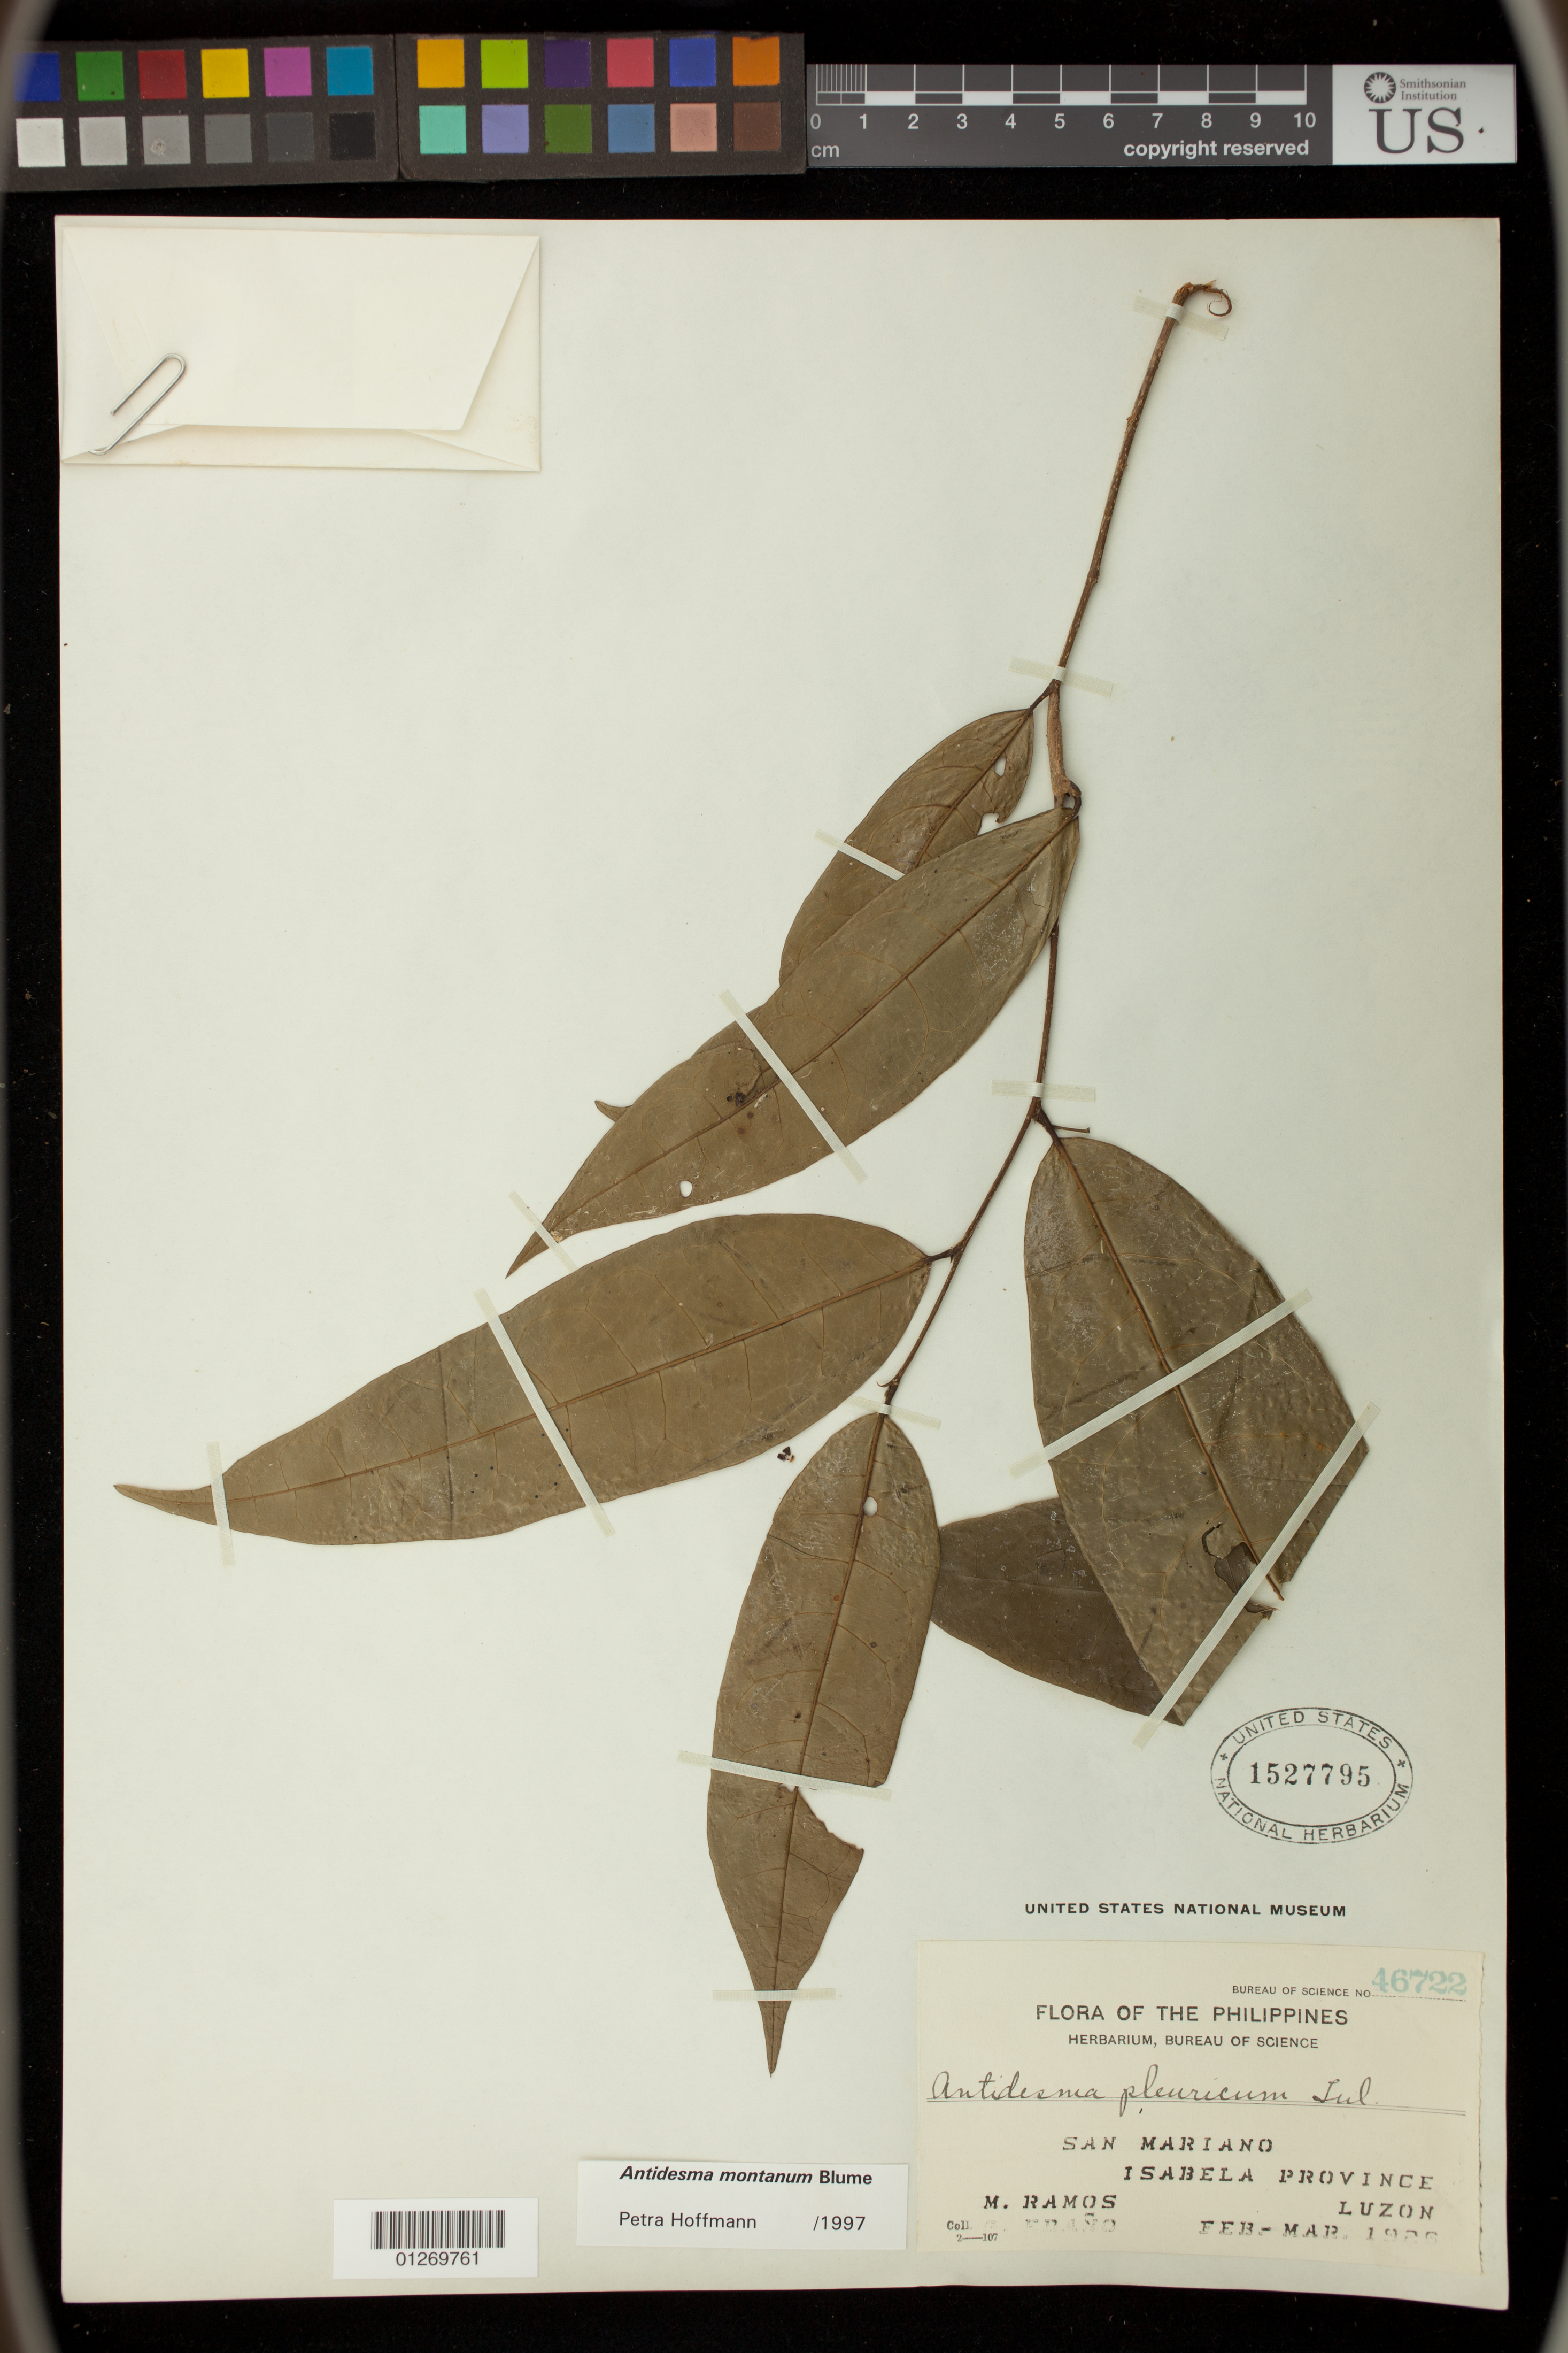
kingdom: Plantae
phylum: Tracheophyta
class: Magnoliopsida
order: Malpighiales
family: Phyllanthaceae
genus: Antidesma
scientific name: Antidesma montanum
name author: Blume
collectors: M. Ramos & G. Edaño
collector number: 46722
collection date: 1926-02/1926-03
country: Philippines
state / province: Cagayan Valley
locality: San Mariano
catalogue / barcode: US 1527795